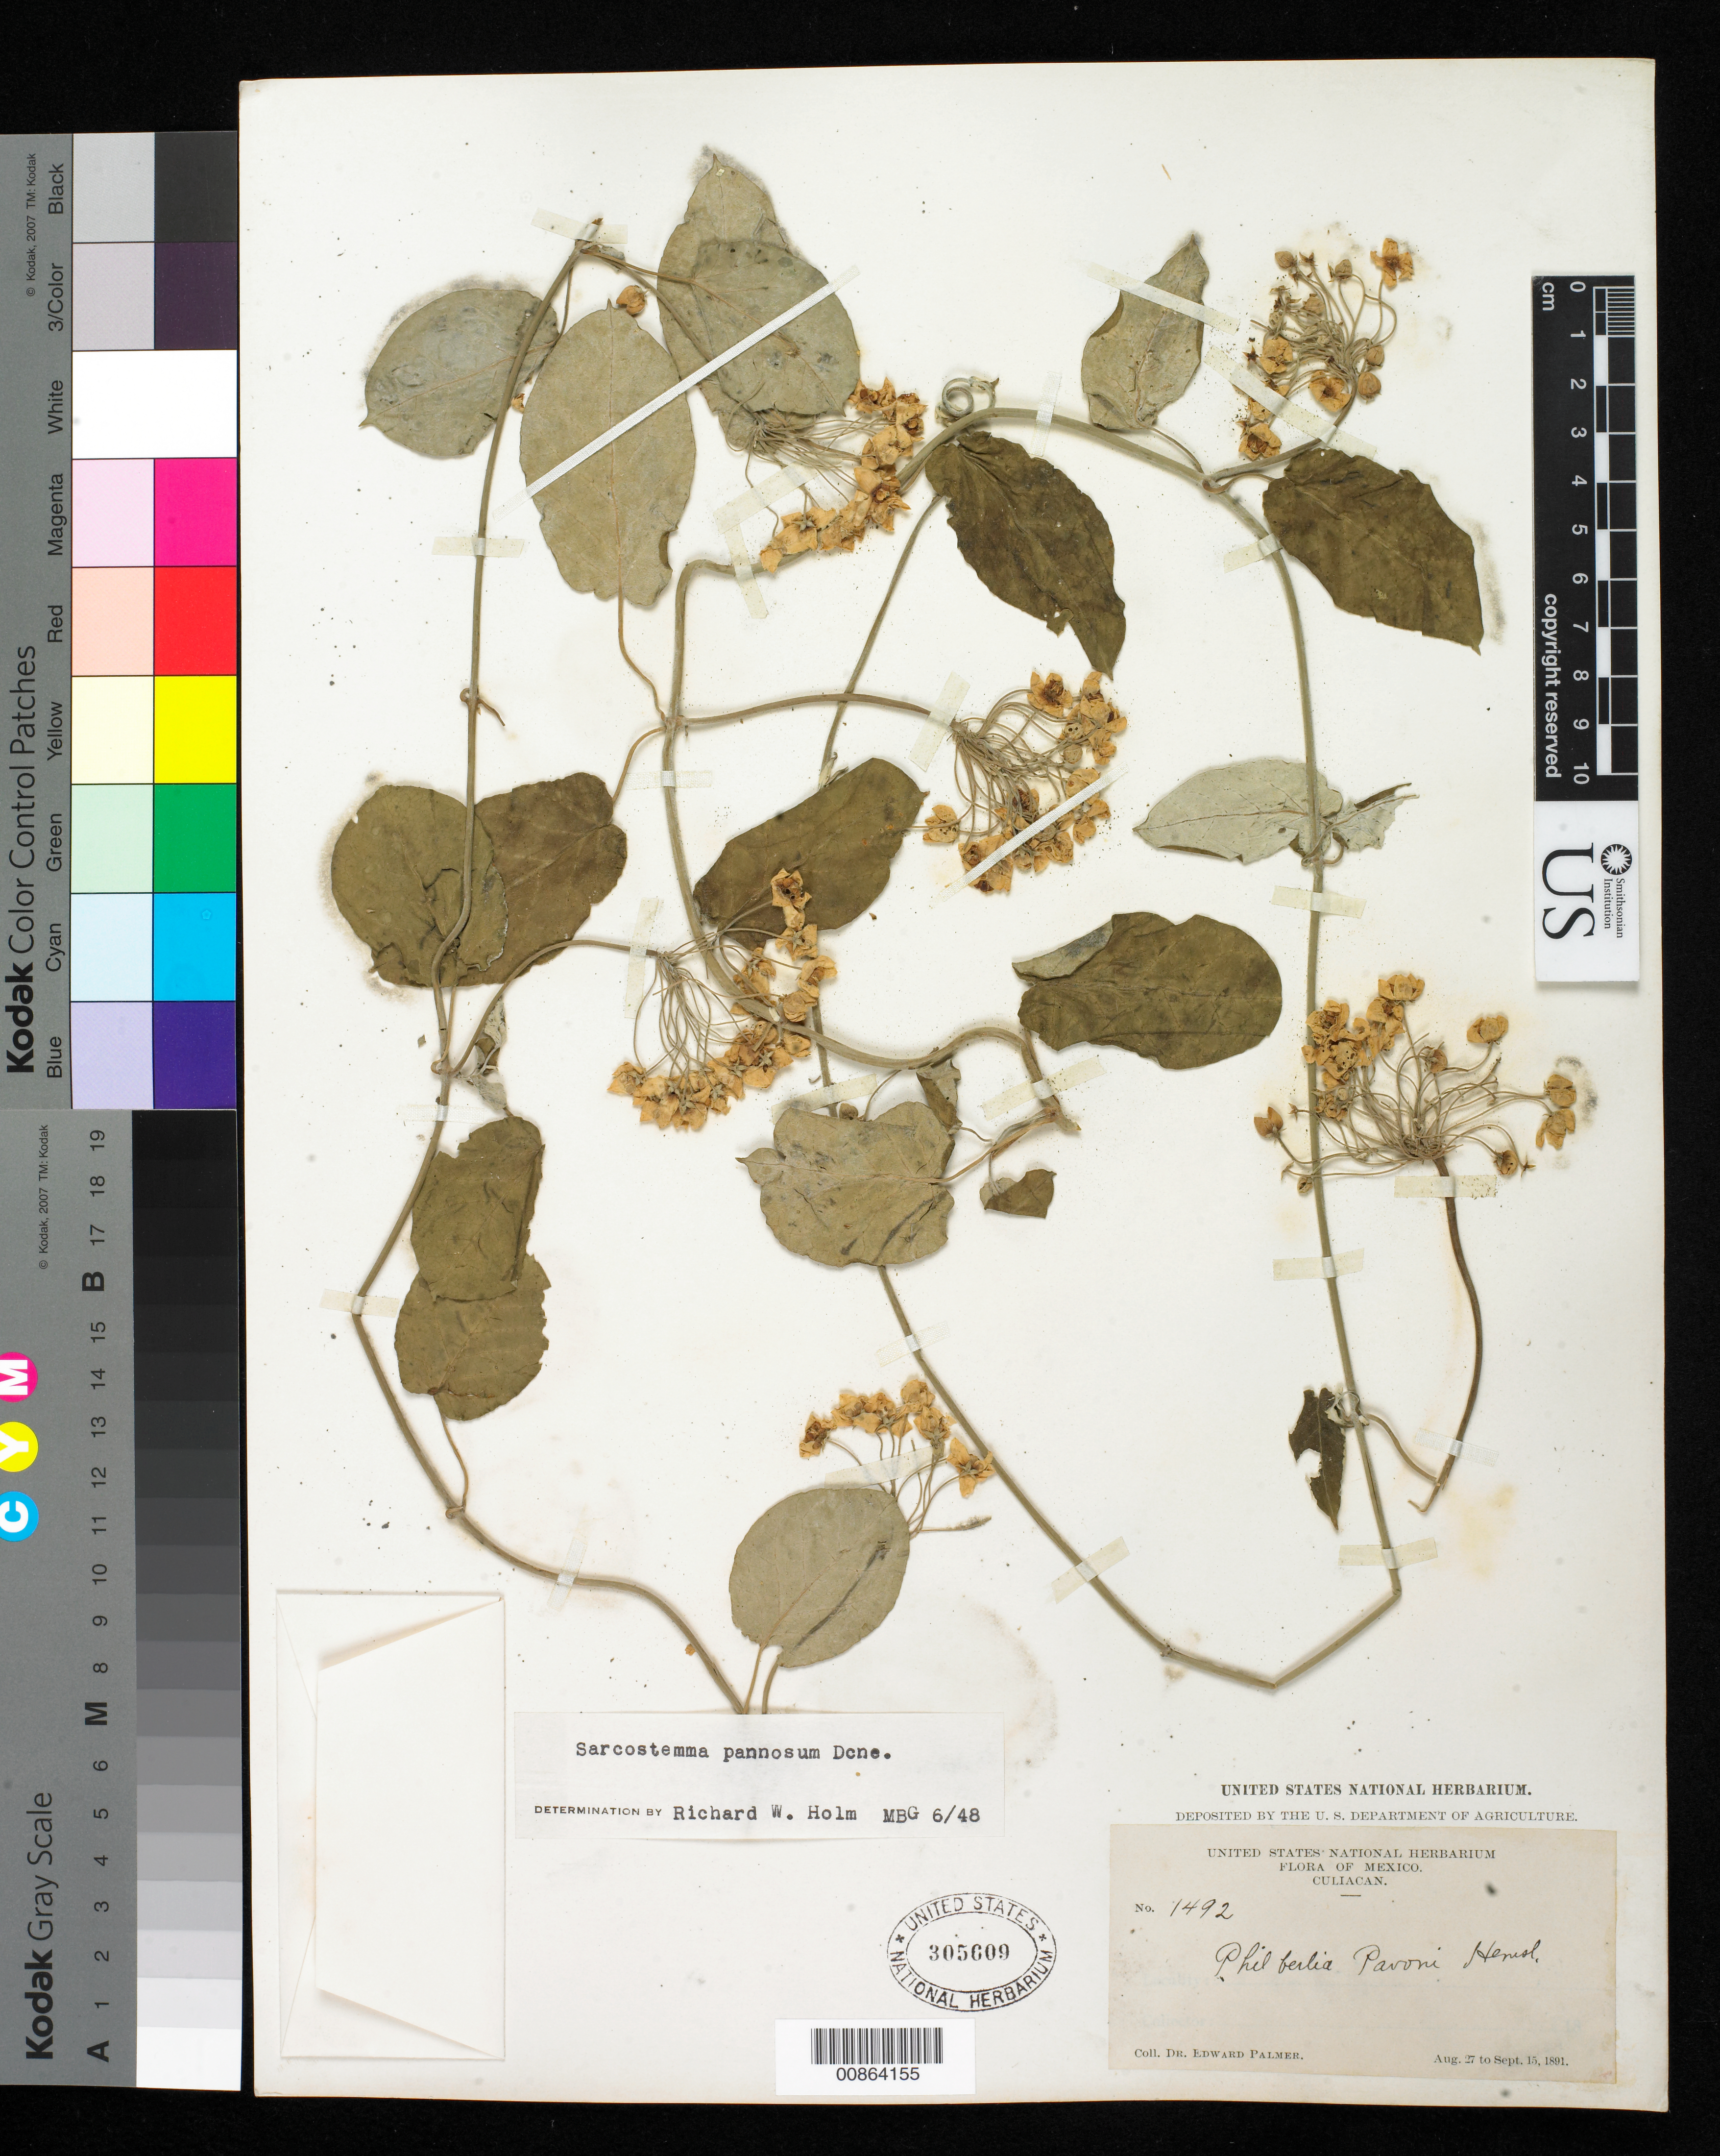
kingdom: Plantae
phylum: Tracheophyta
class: Magnoliopsida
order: Gentianales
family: Apocynaceae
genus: Sarcostemma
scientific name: Sarcostemma pannosum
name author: Decne.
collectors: E. Palmer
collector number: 1492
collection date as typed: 27 Aug 1891 to 15 Sep 1891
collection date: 1891-08-27/1891-09-15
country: Mexico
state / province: Sinaloa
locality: Culiacan, Sinaloa.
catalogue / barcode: US 305609